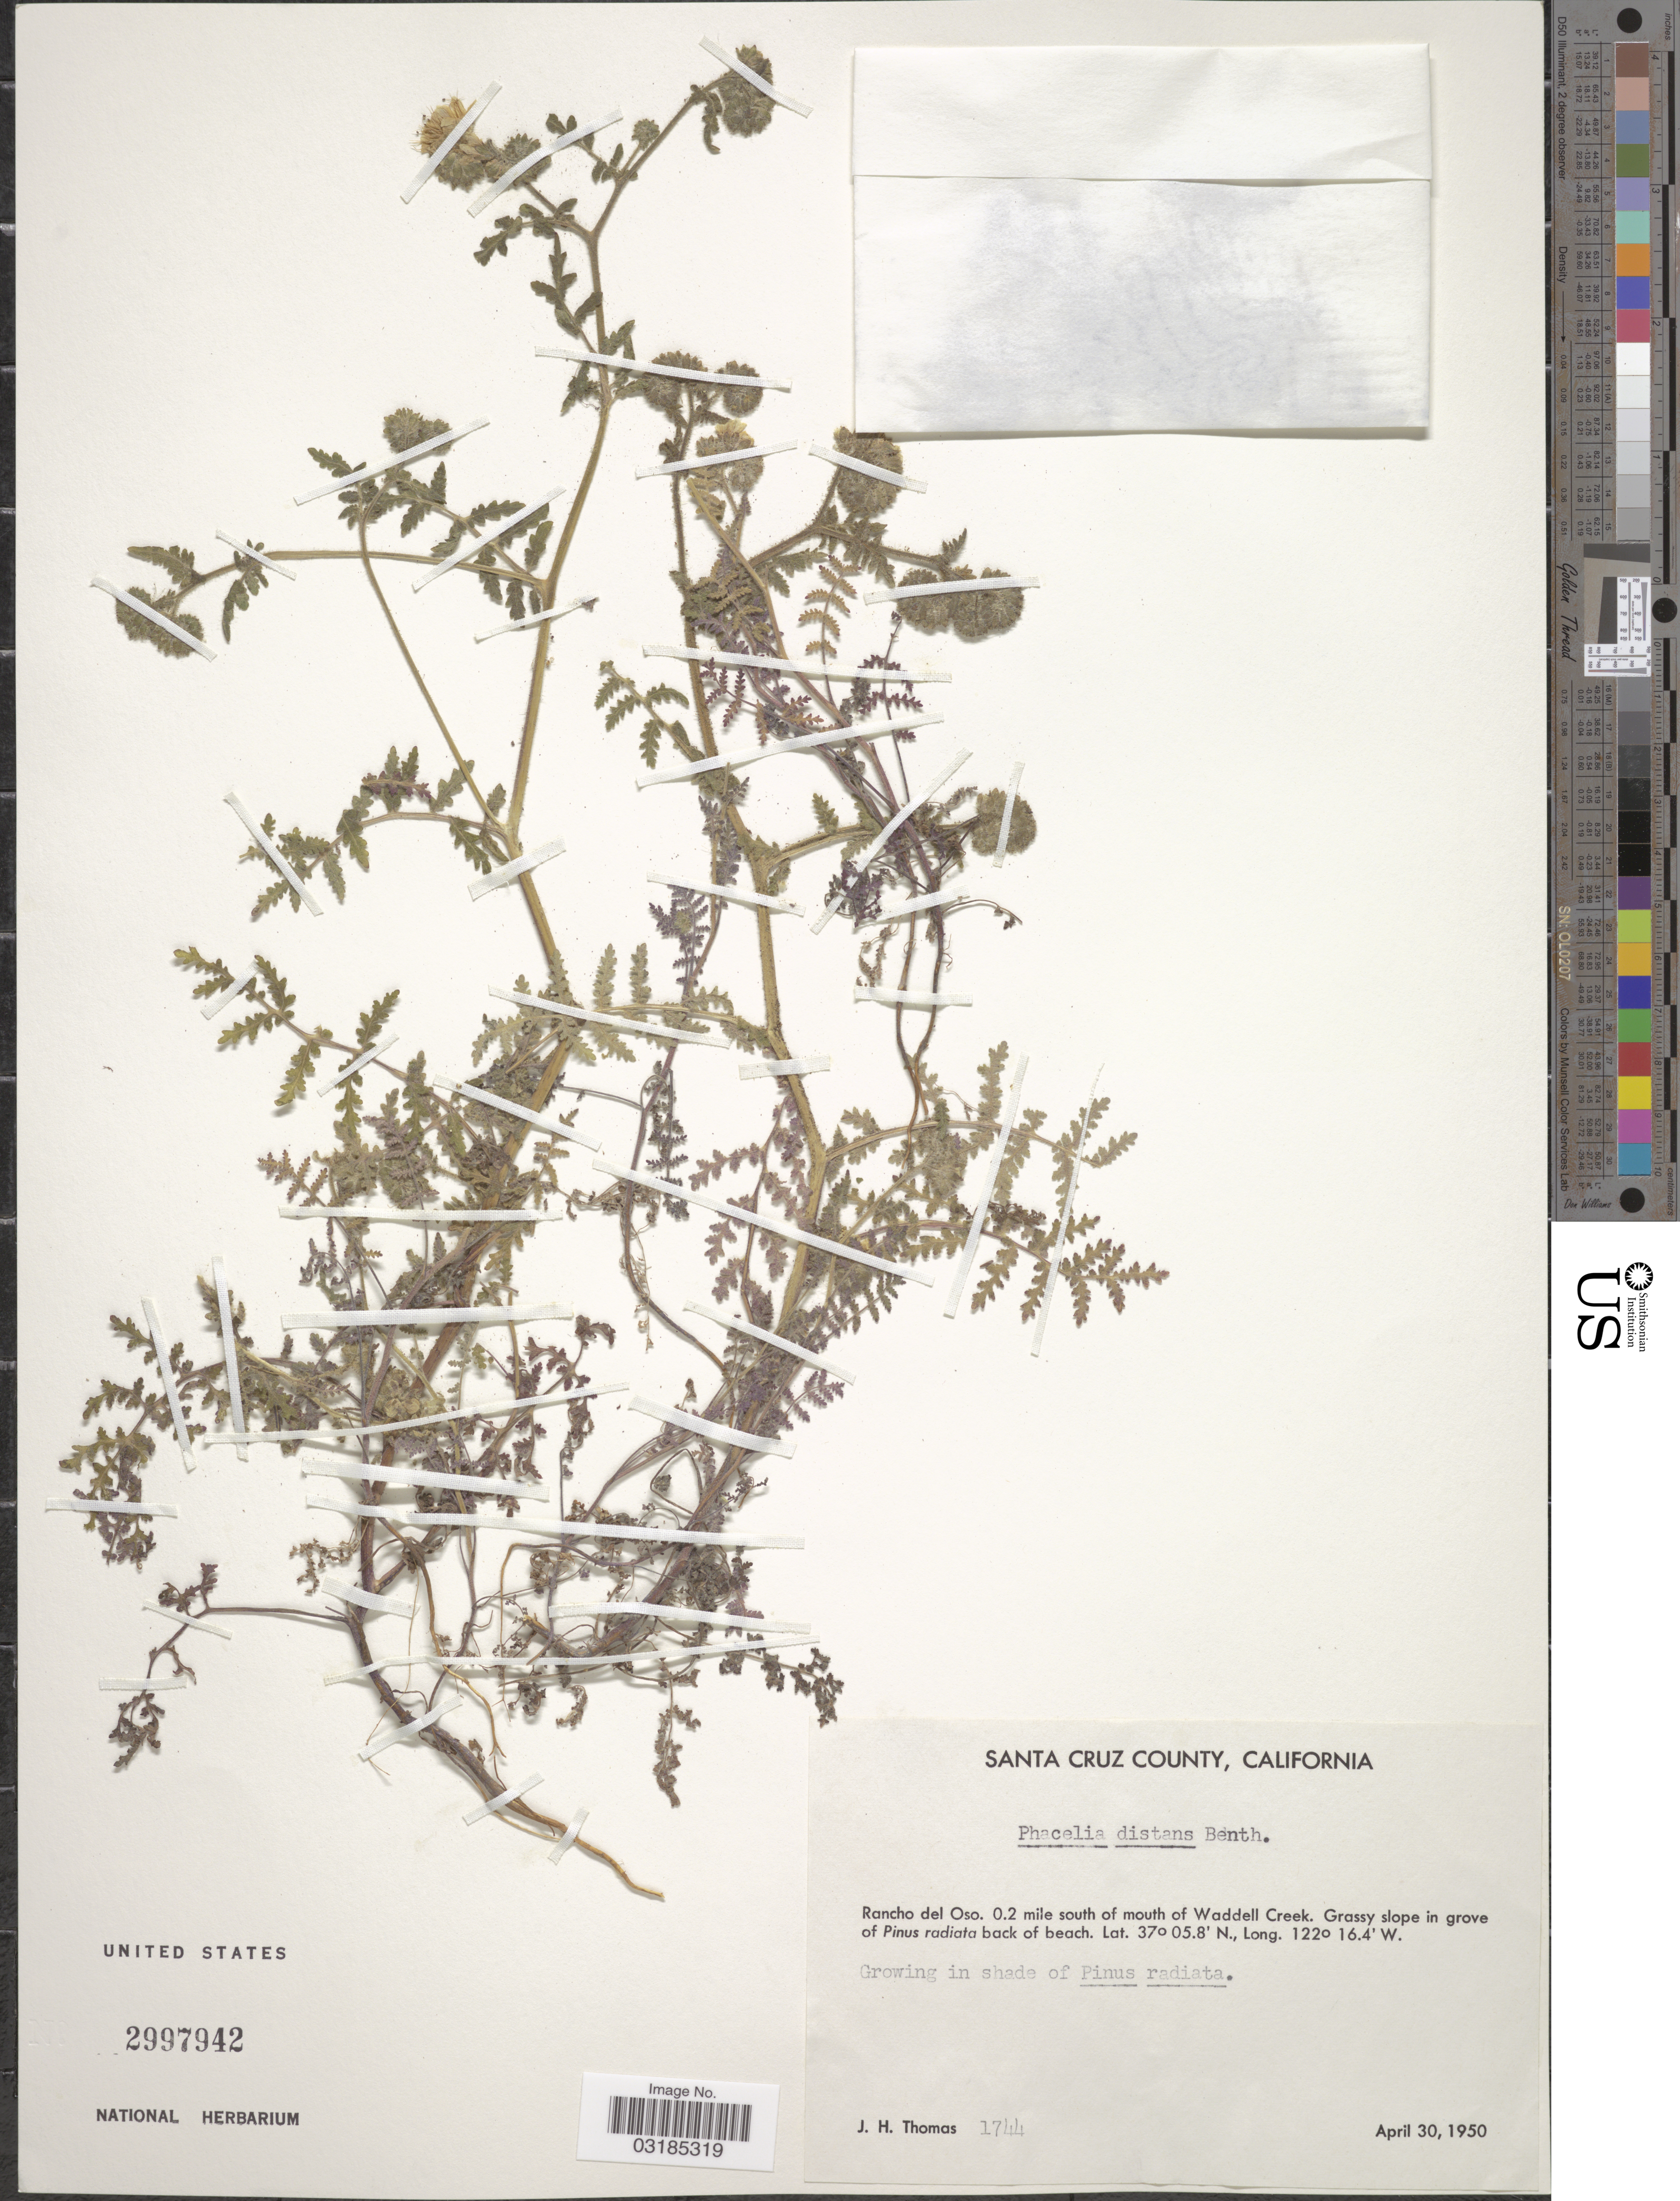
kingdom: Plantae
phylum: Tracheophyta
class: Magnoliopsida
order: Boraginales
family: Hydrophyllaceae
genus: Phacelia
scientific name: Phacelia distans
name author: Benth.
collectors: J. H. Thomas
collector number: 1744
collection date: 1950-04-30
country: United States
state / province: California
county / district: Santa Cruz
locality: Santa Cruz County. Rancho del Oso. 0.2 mile south of mouth Waddell Creek. Back of beach.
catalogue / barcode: US 2997942